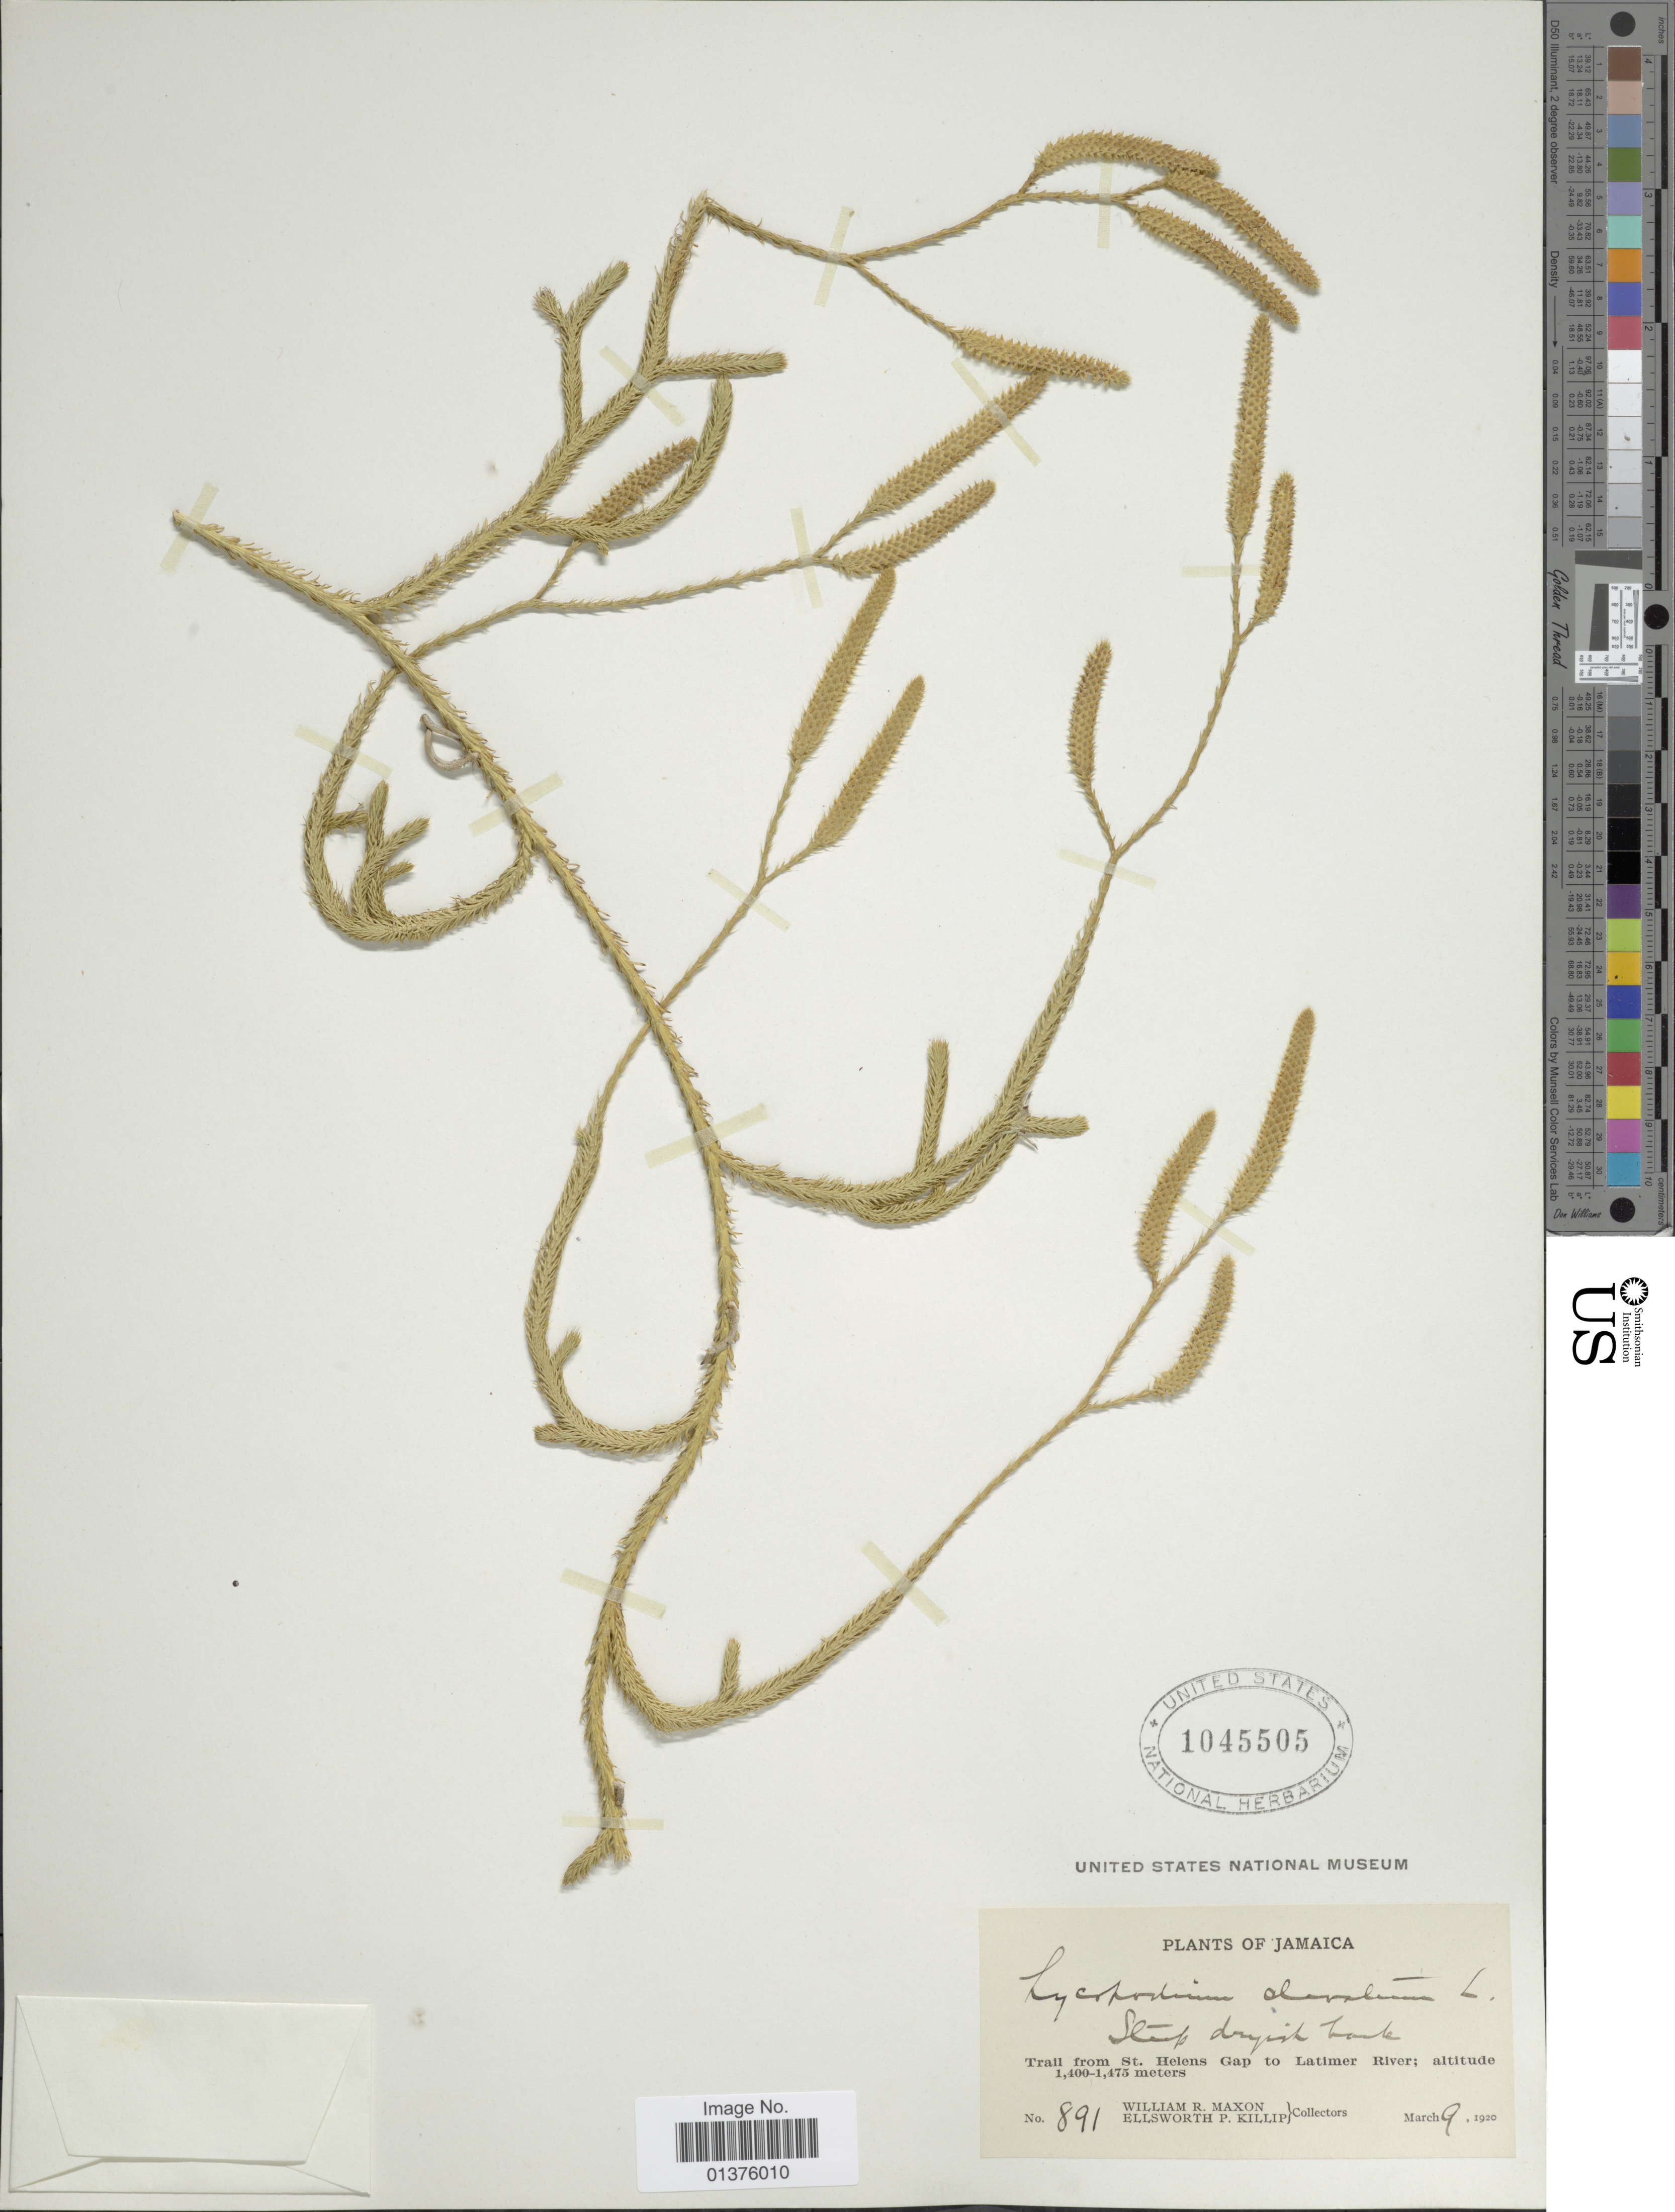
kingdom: Plantae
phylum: Tracheophyta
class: Lycopodiopsida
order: Lycopodiales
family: Lycopodiaceae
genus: Lycopodium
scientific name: Lycopodium clavatum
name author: L.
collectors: W. R. Maxon & E. P. Killip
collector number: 891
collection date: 1920-03-09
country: Jamaica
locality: Trail from St. Helens Gap to Latimer River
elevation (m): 1400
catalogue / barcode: US 1045505